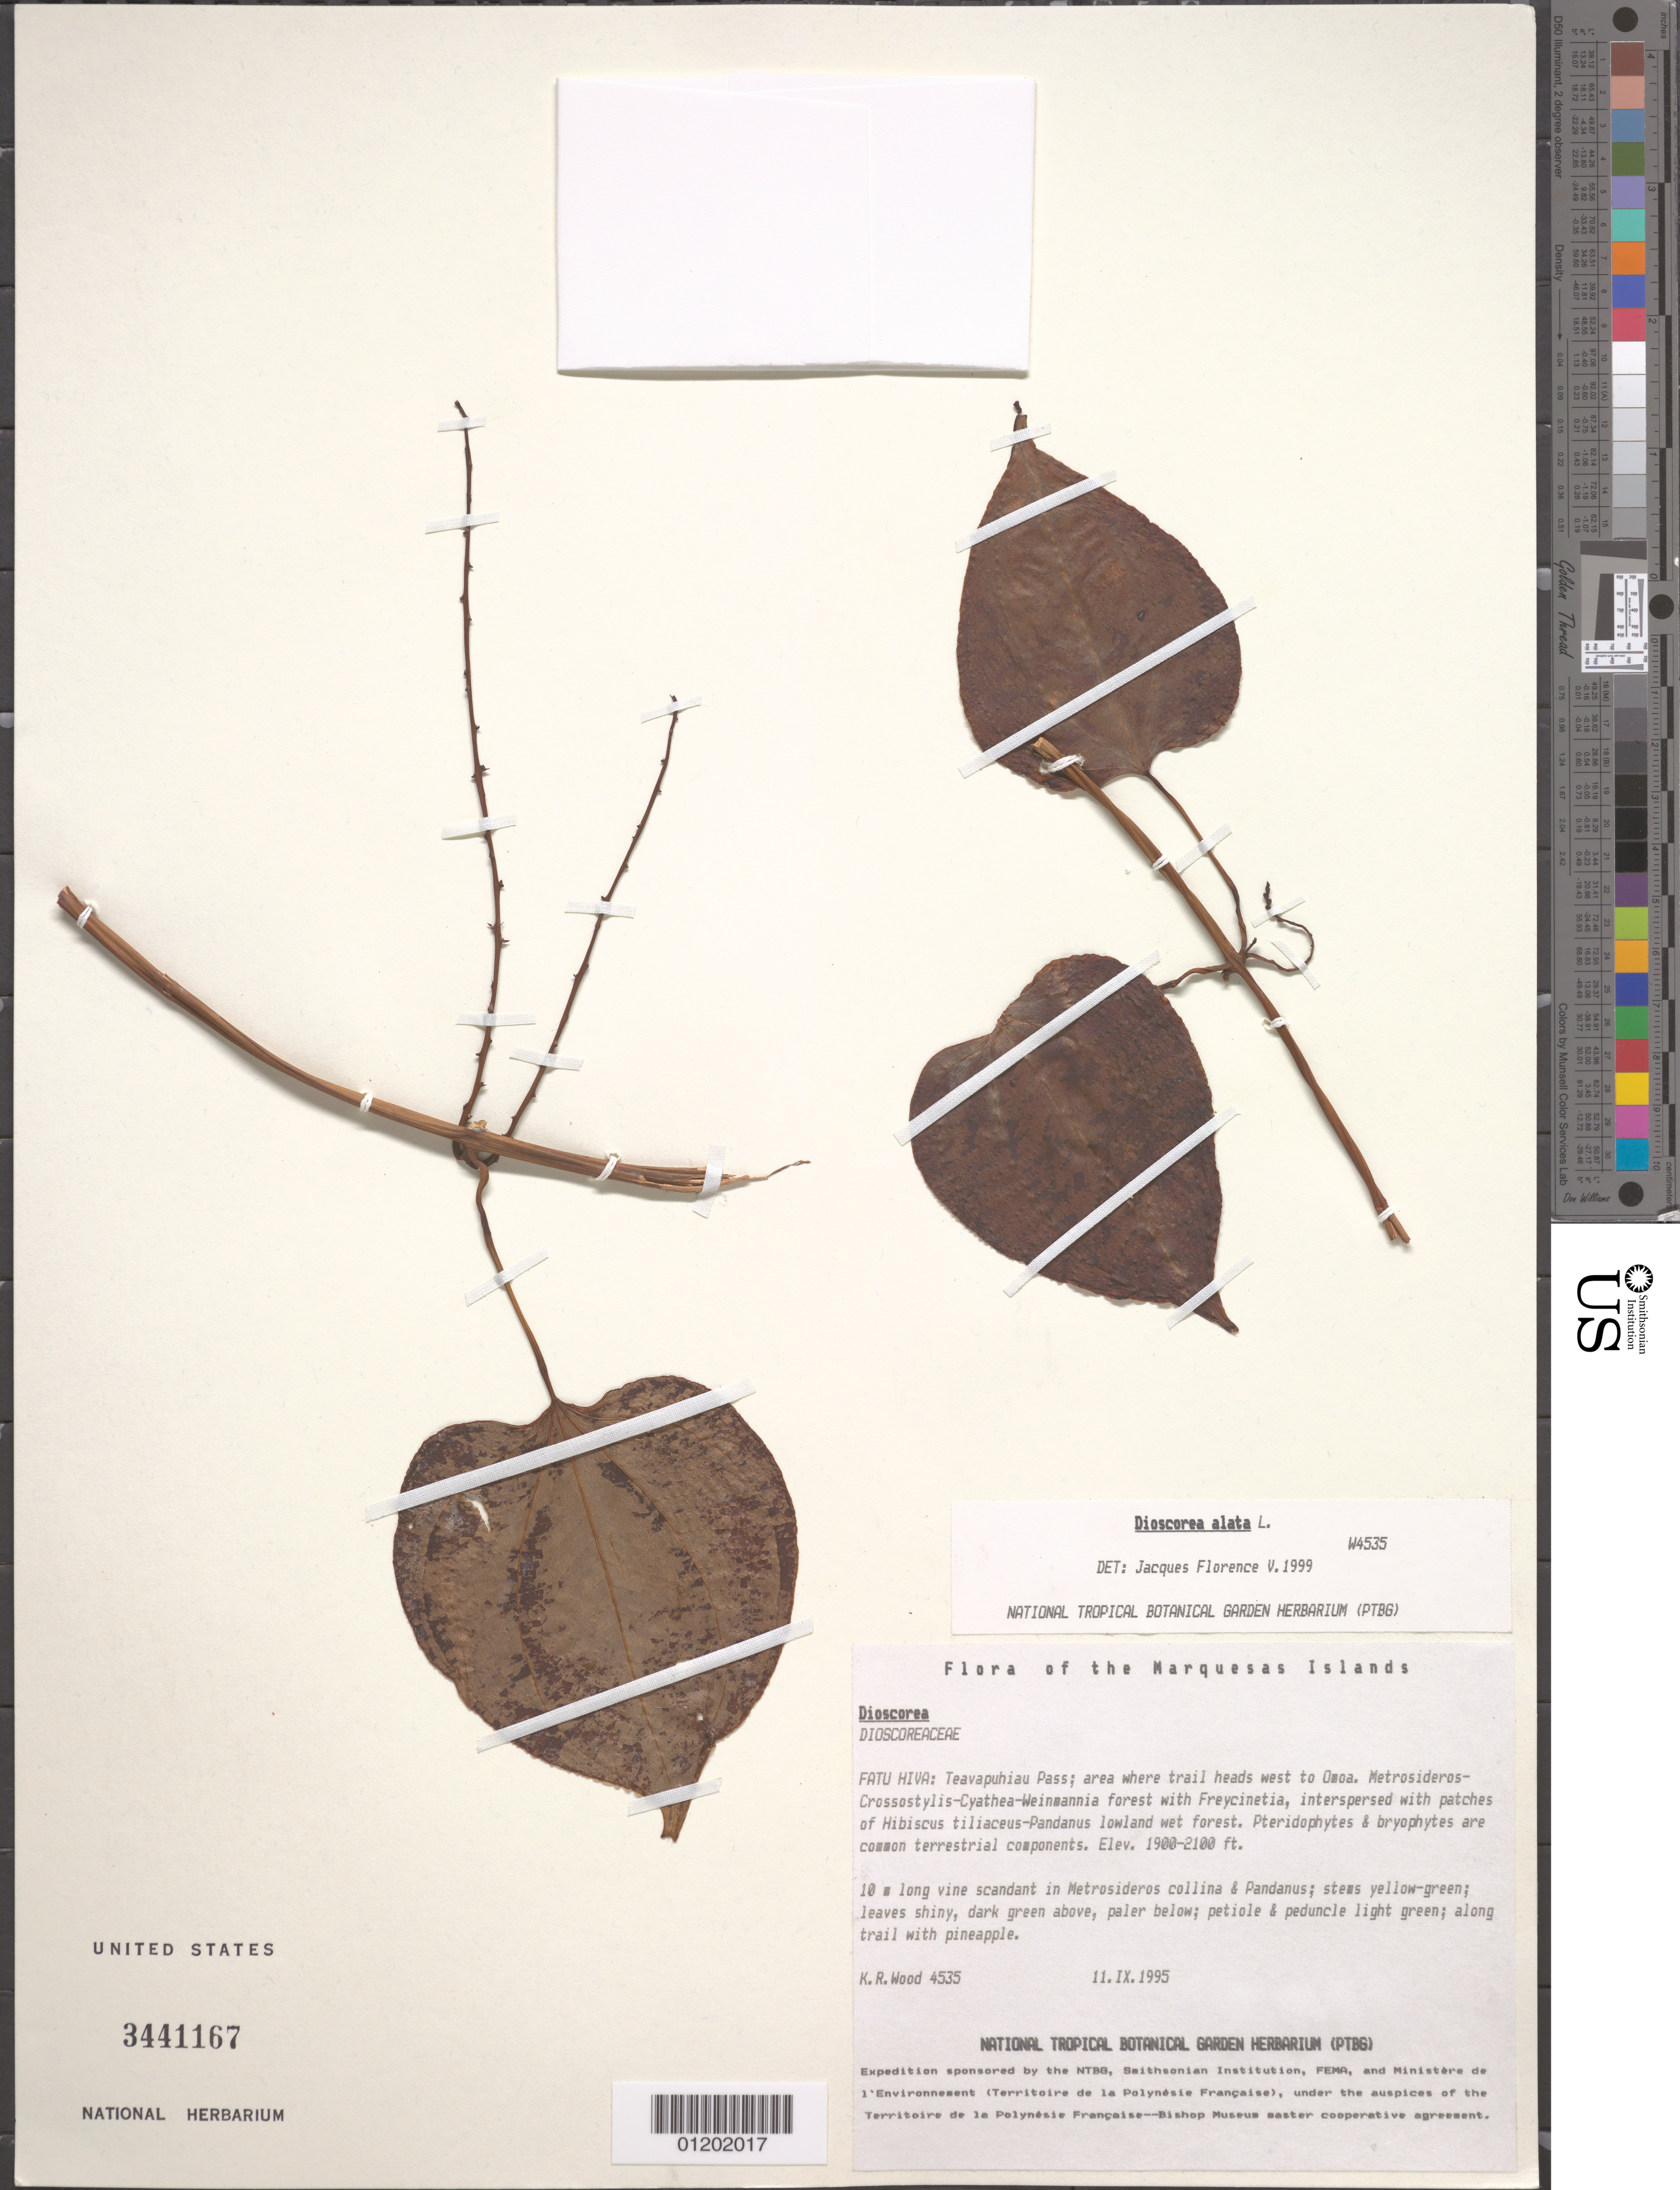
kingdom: Plantae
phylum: Tracheophyta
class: Liliopsida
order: Dioscoreales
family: Dioscoreaceae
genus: Dioscorea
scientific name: Dioscorea alata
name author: L.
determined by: Florence, J.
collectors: K. R. Wood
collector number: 4535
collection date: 1995-09-11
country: French Polynesia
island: Fatu Hiva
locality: Teavapuhiau Pass, area where trail heads W to 'Omo'a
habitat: Metrosideros-Crossostylis-Cyathea-Weinmannia w/ Freycinetia, interspersed w/ Hibiscus tiliaceus-Pandanus lowland wet forest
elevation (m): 579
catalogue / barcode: US 3441167